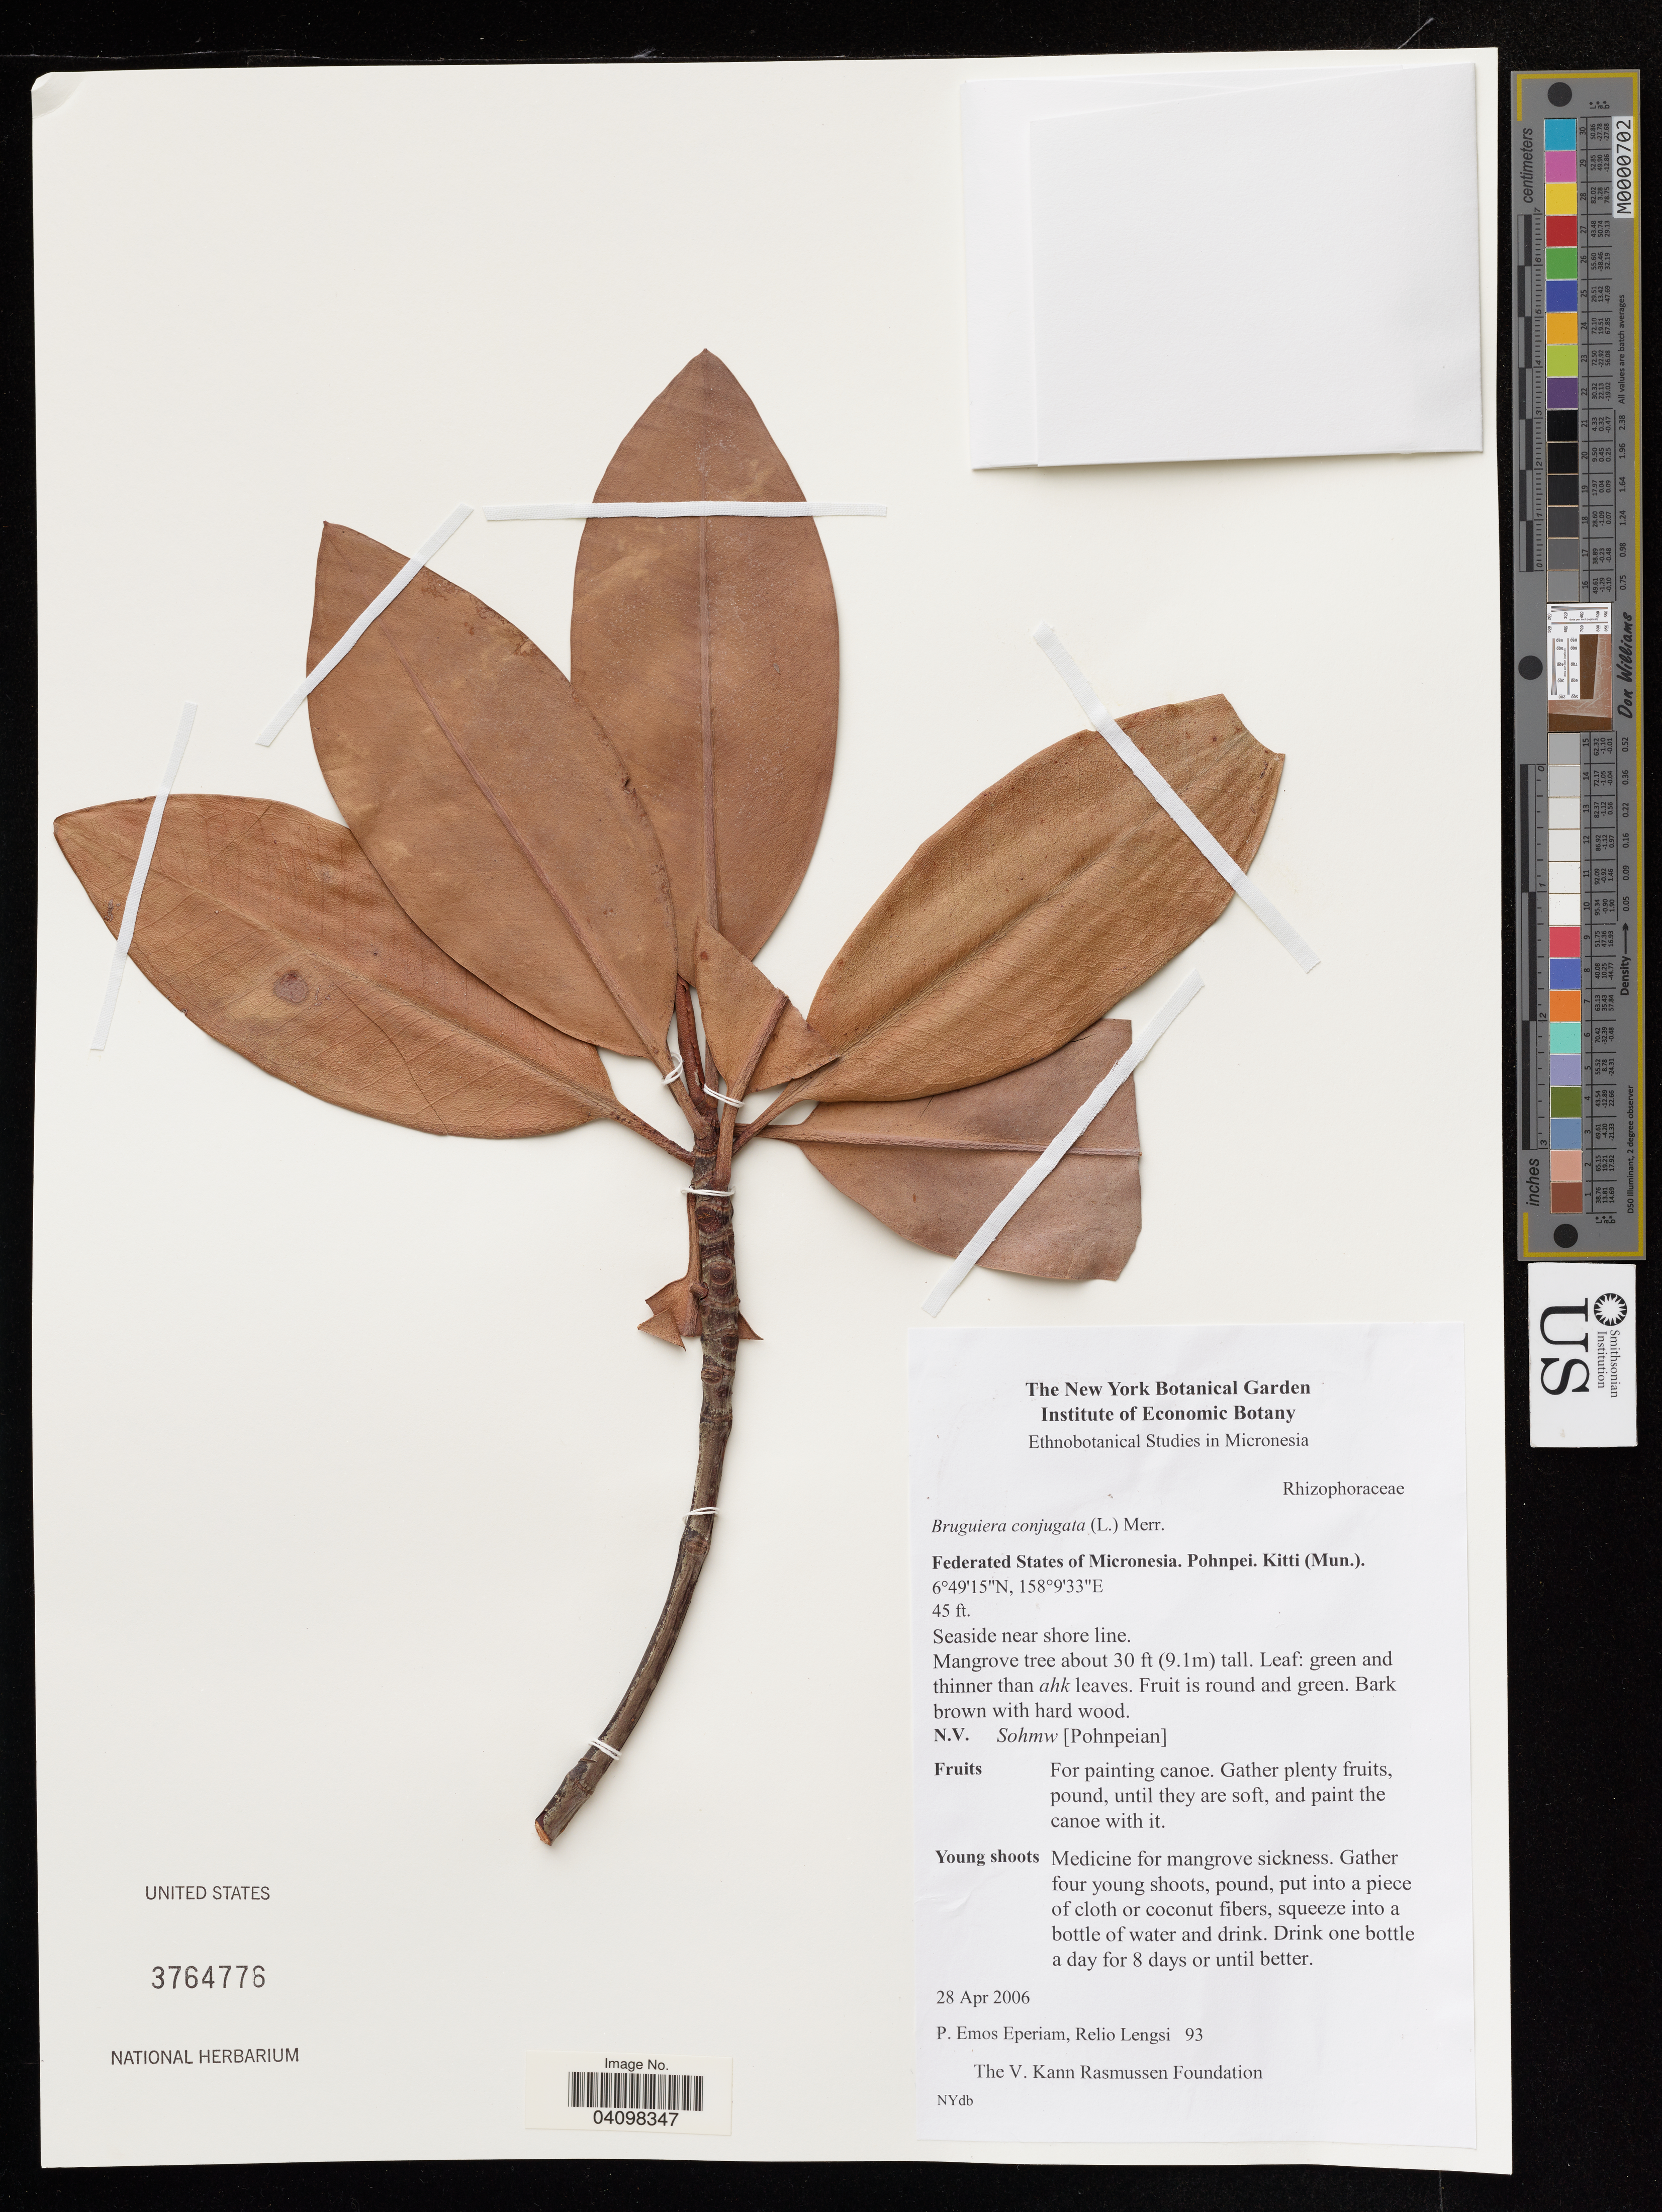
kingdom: Plantae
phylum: Tracheophyta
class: Magnoliopsida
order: Malpighiales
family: Rhizophoraceae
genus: Bruguiera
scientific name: Bruguiera conjugata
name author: (L.) Merr.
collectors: P. Eperiam & R. Lengsi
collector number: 93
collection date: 2006-04-28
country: Micronesia, Federated States of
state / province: Pohnpei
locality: Kitti (Mun.).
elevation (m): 14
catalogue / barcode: US 3764776